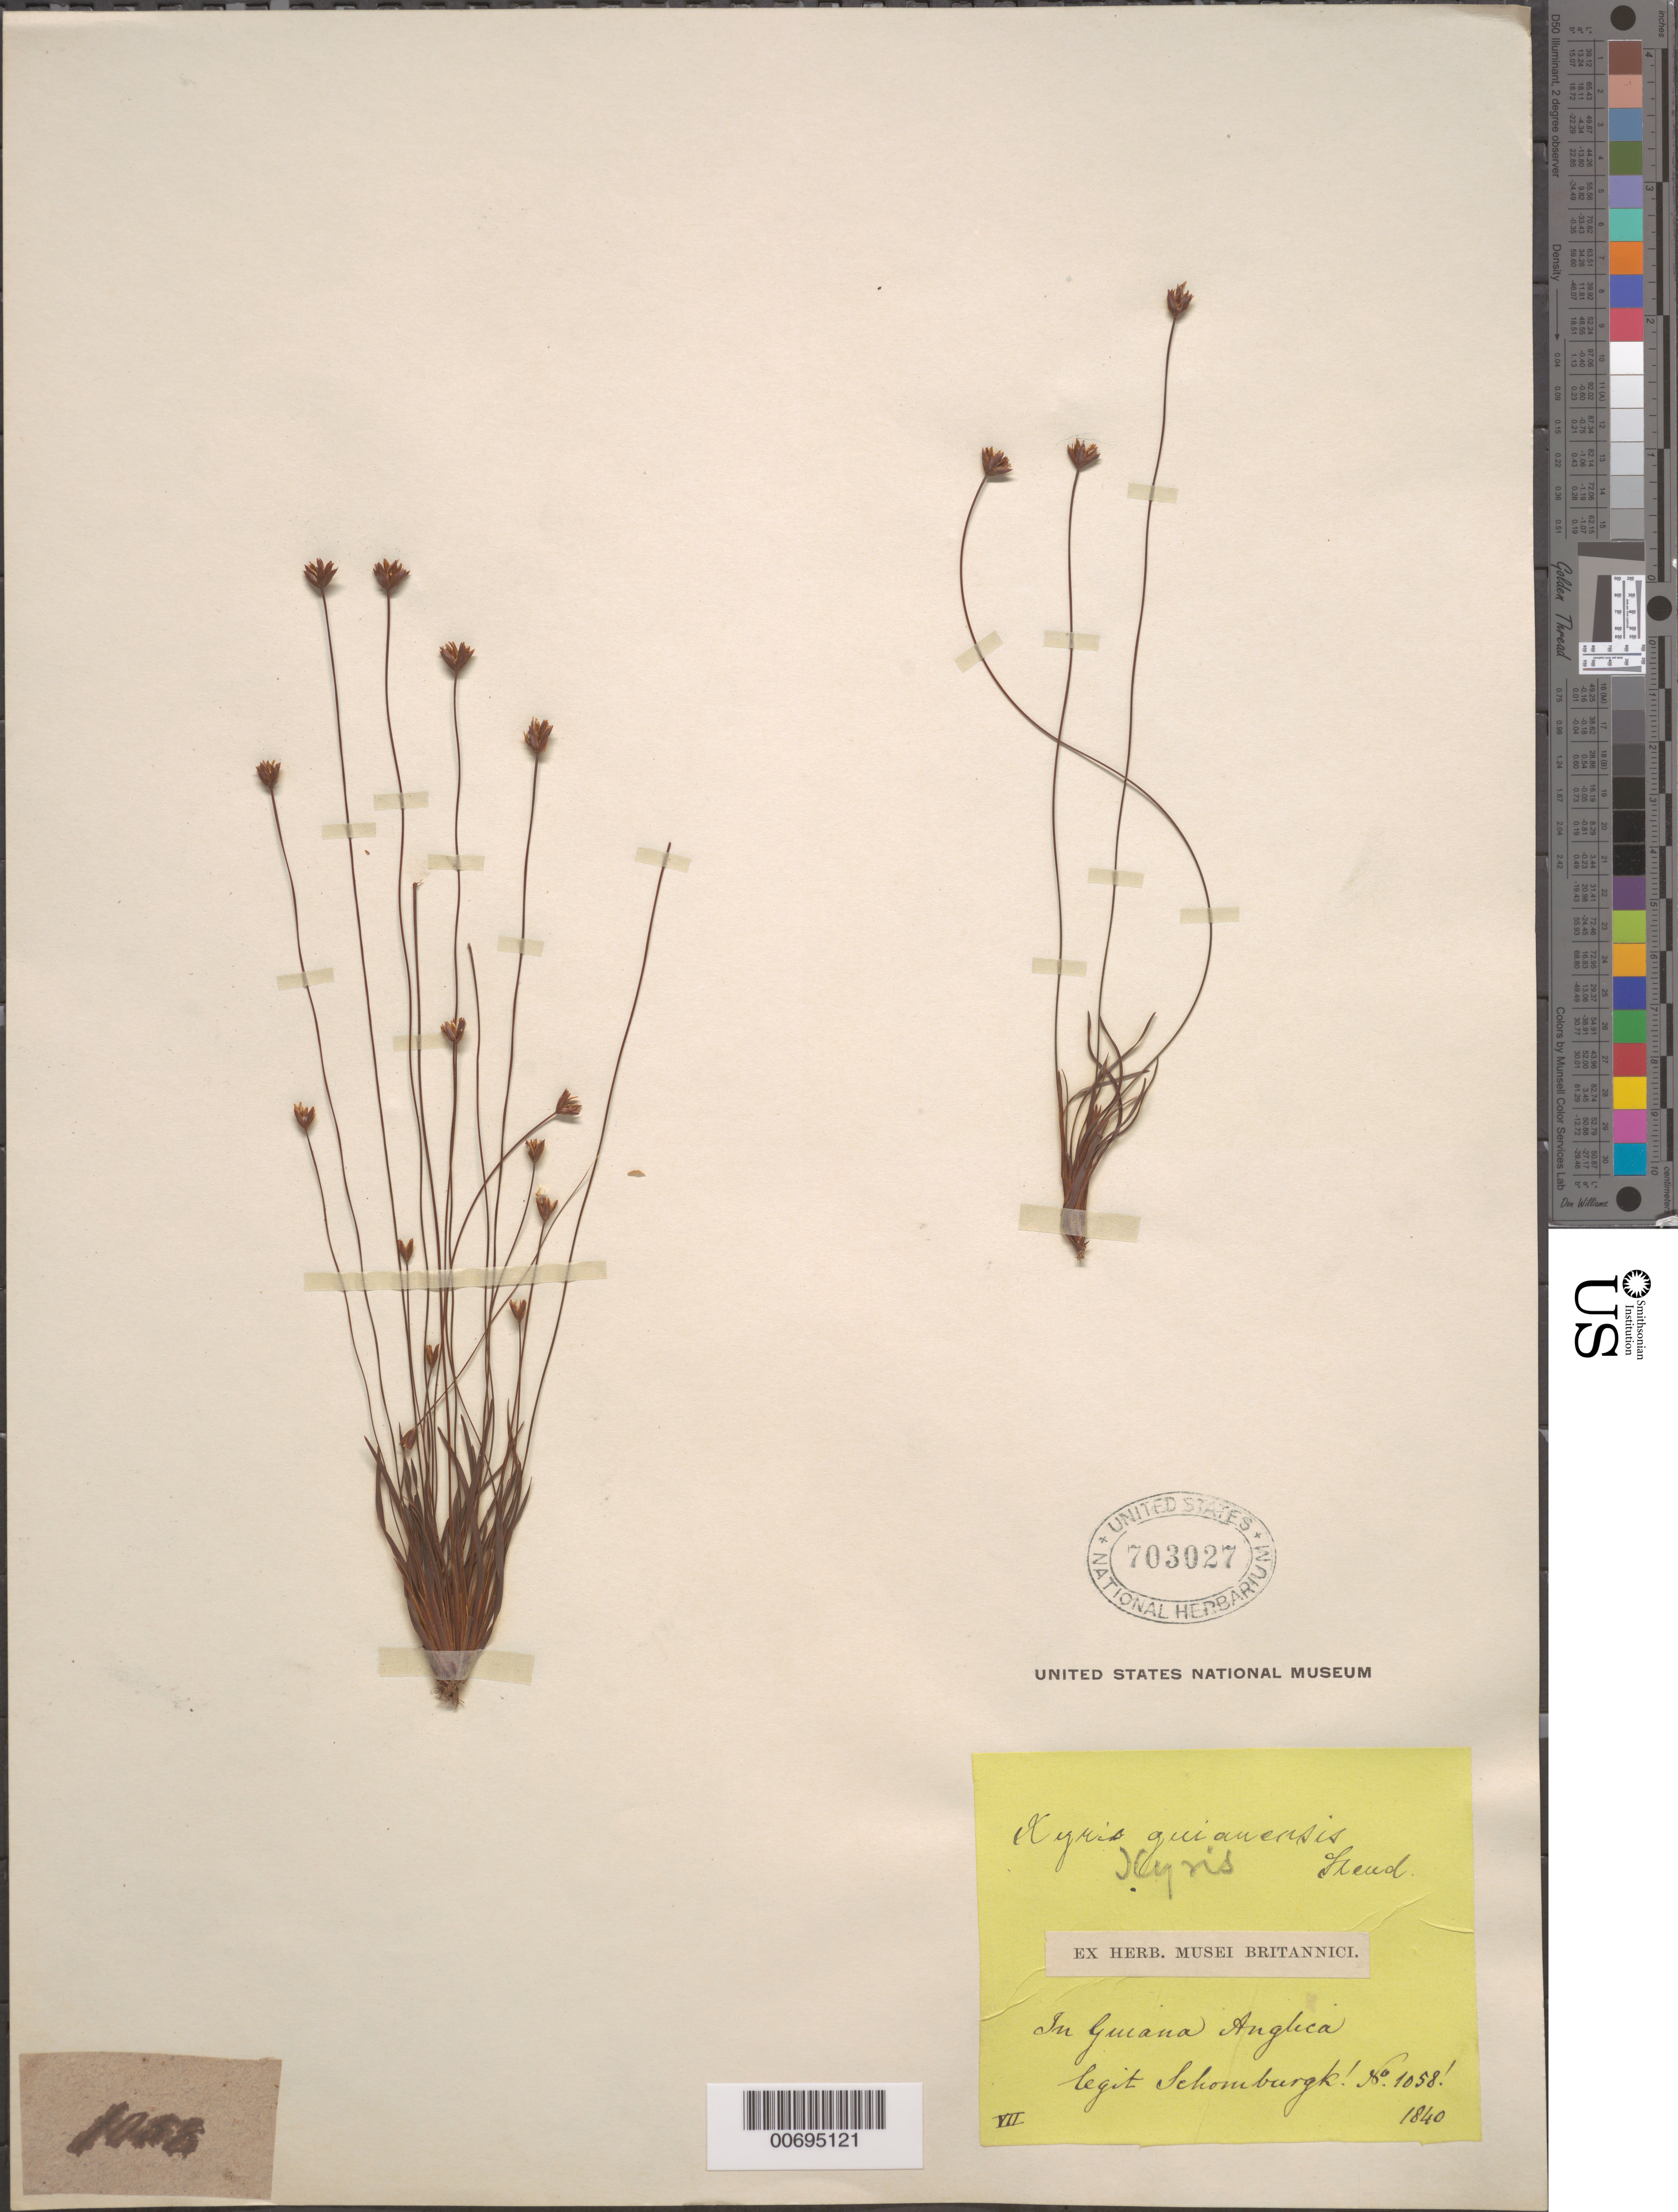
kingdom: Plantae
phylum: Tracheophyta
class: Liliopsida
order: Poales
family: Xyridaceae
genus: Xyris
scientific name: Xyris guianensis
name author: Steud.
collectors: -- Schomburgk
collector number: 1058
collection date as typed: July 1840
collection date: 1840-07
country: Guyana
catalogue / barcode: US 703027